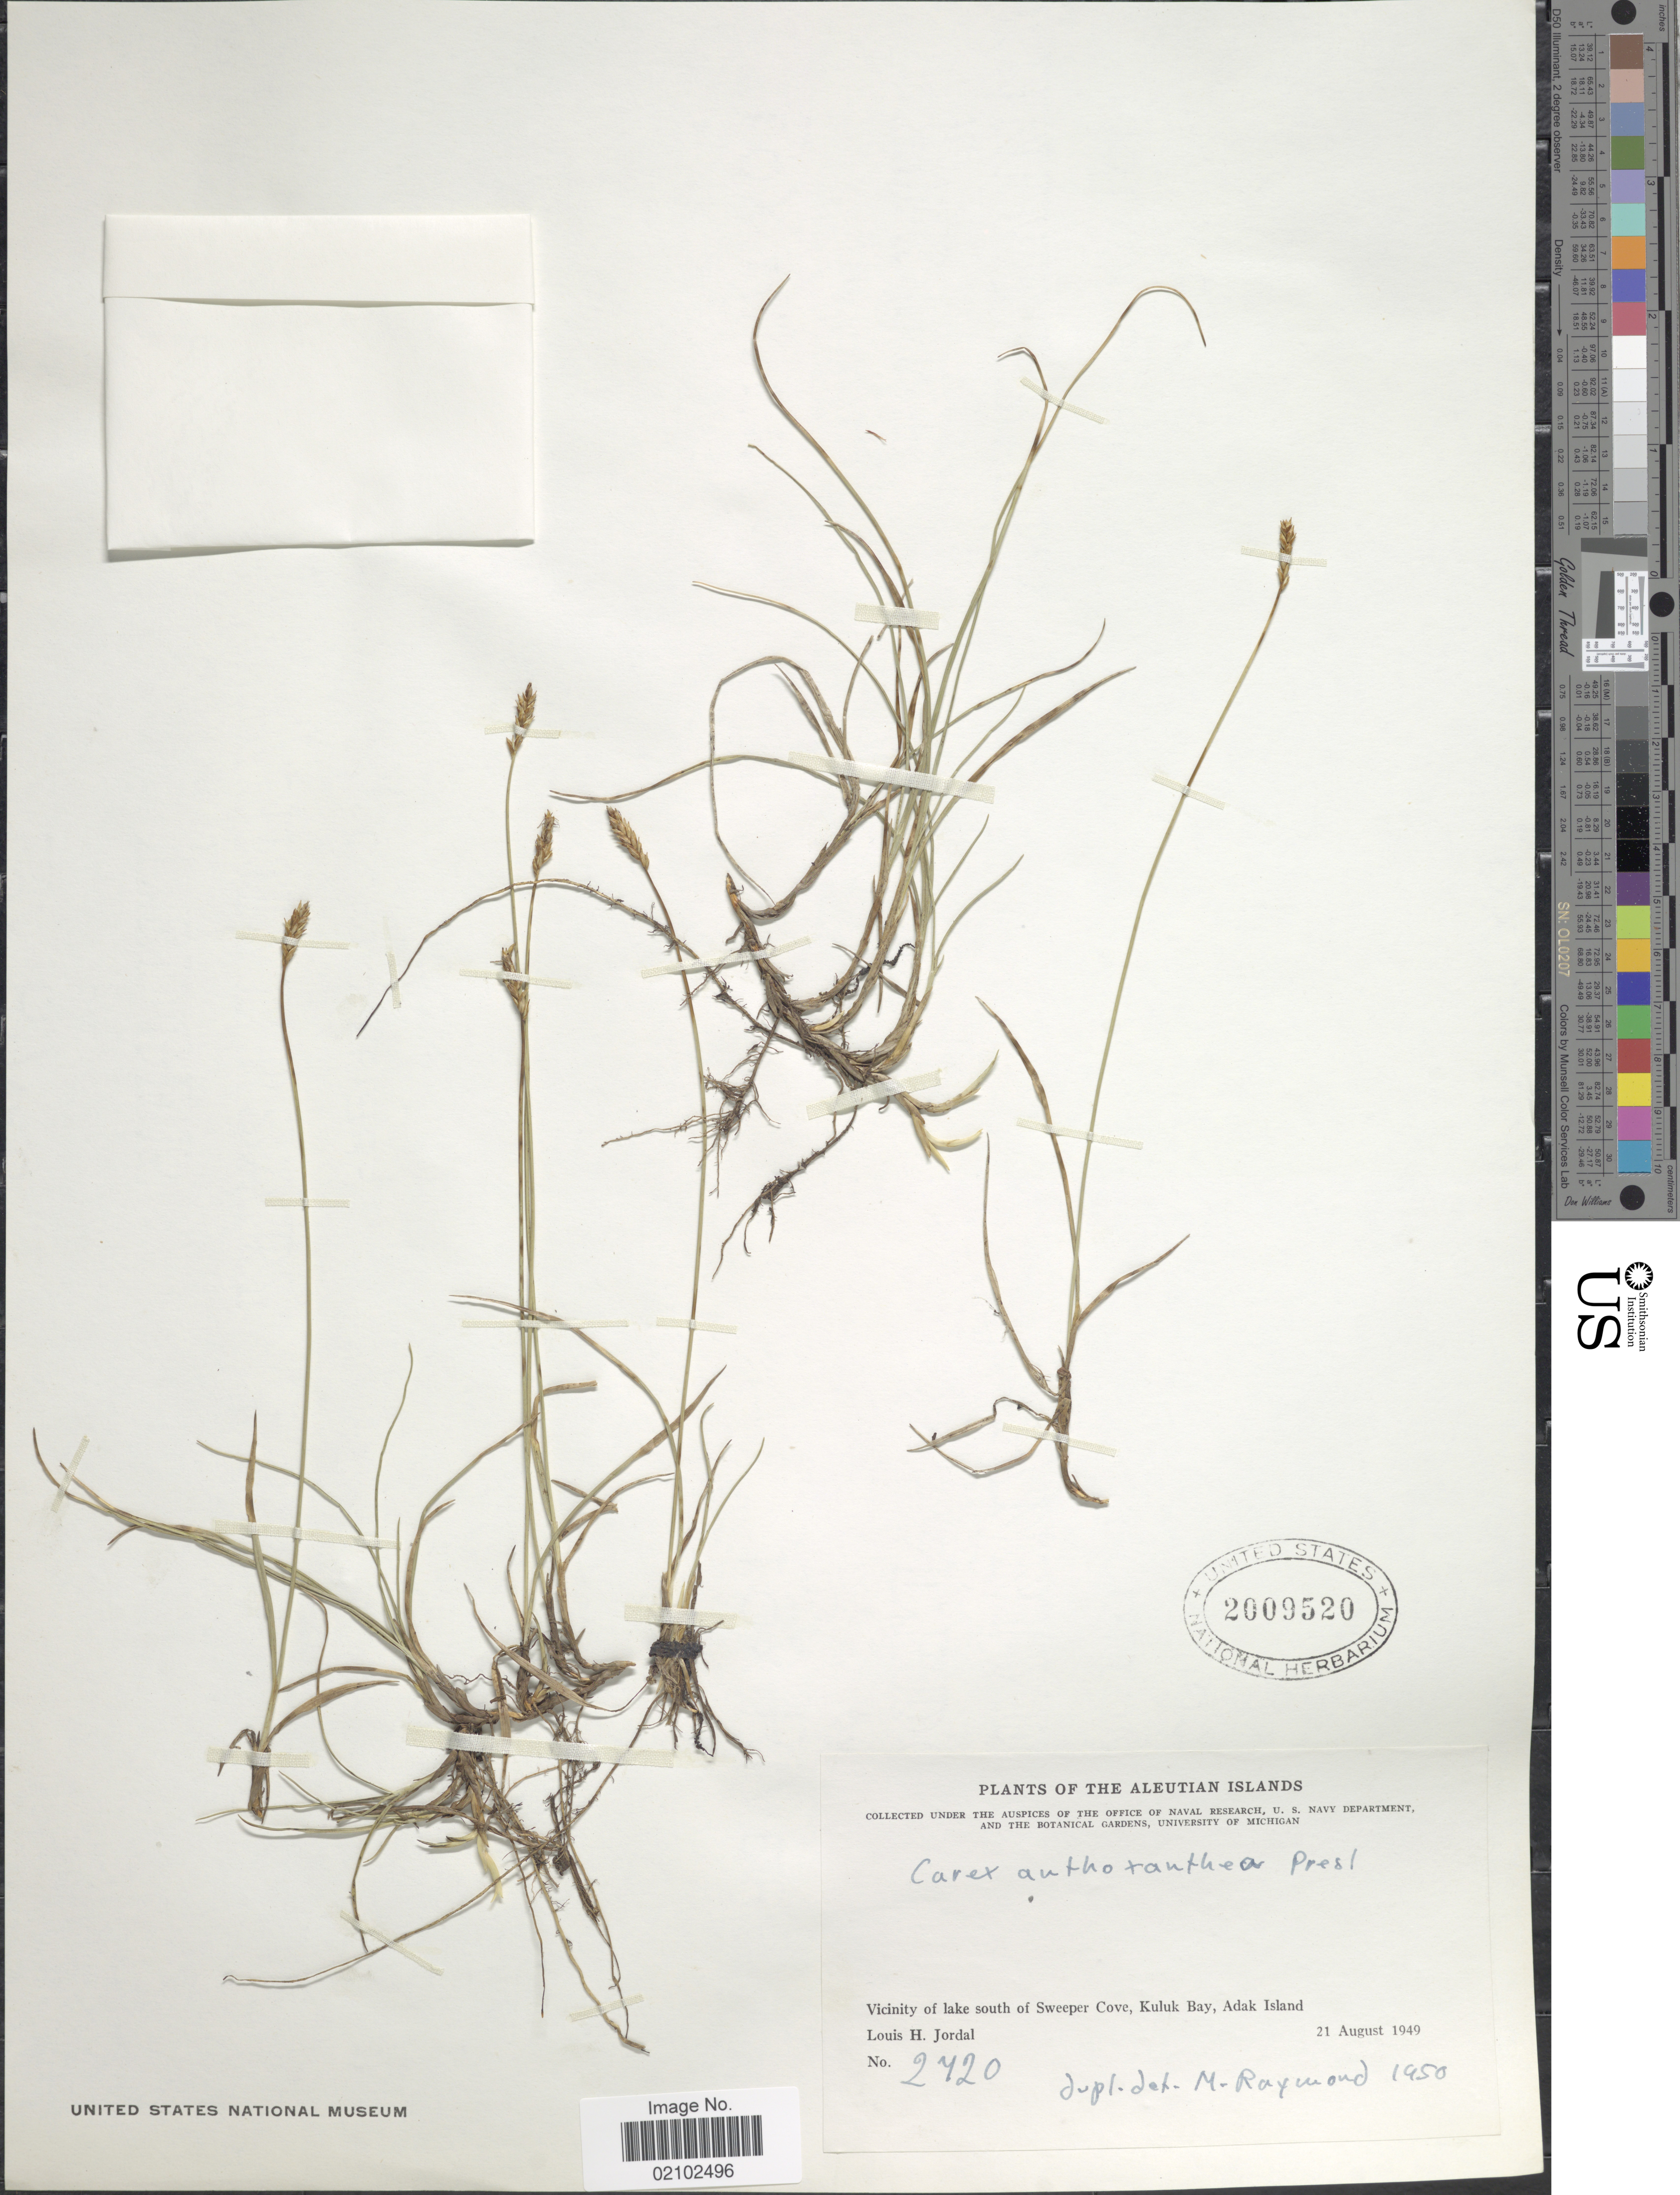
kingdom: Plantae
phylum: Tracheophyta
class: Liliopsida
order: Poales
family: Cyperaceae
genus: Carex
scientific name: Carex anthoxanthea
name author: J. Presl & C. Presl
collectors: L. Jordal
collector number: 2720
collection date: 1949-08-21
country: United States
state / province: Alaska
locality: The Aleutian Islands, Vicinity of lake south of Sweper Cove, Kuluk Bay, Adak Island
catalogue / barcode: US 2009520